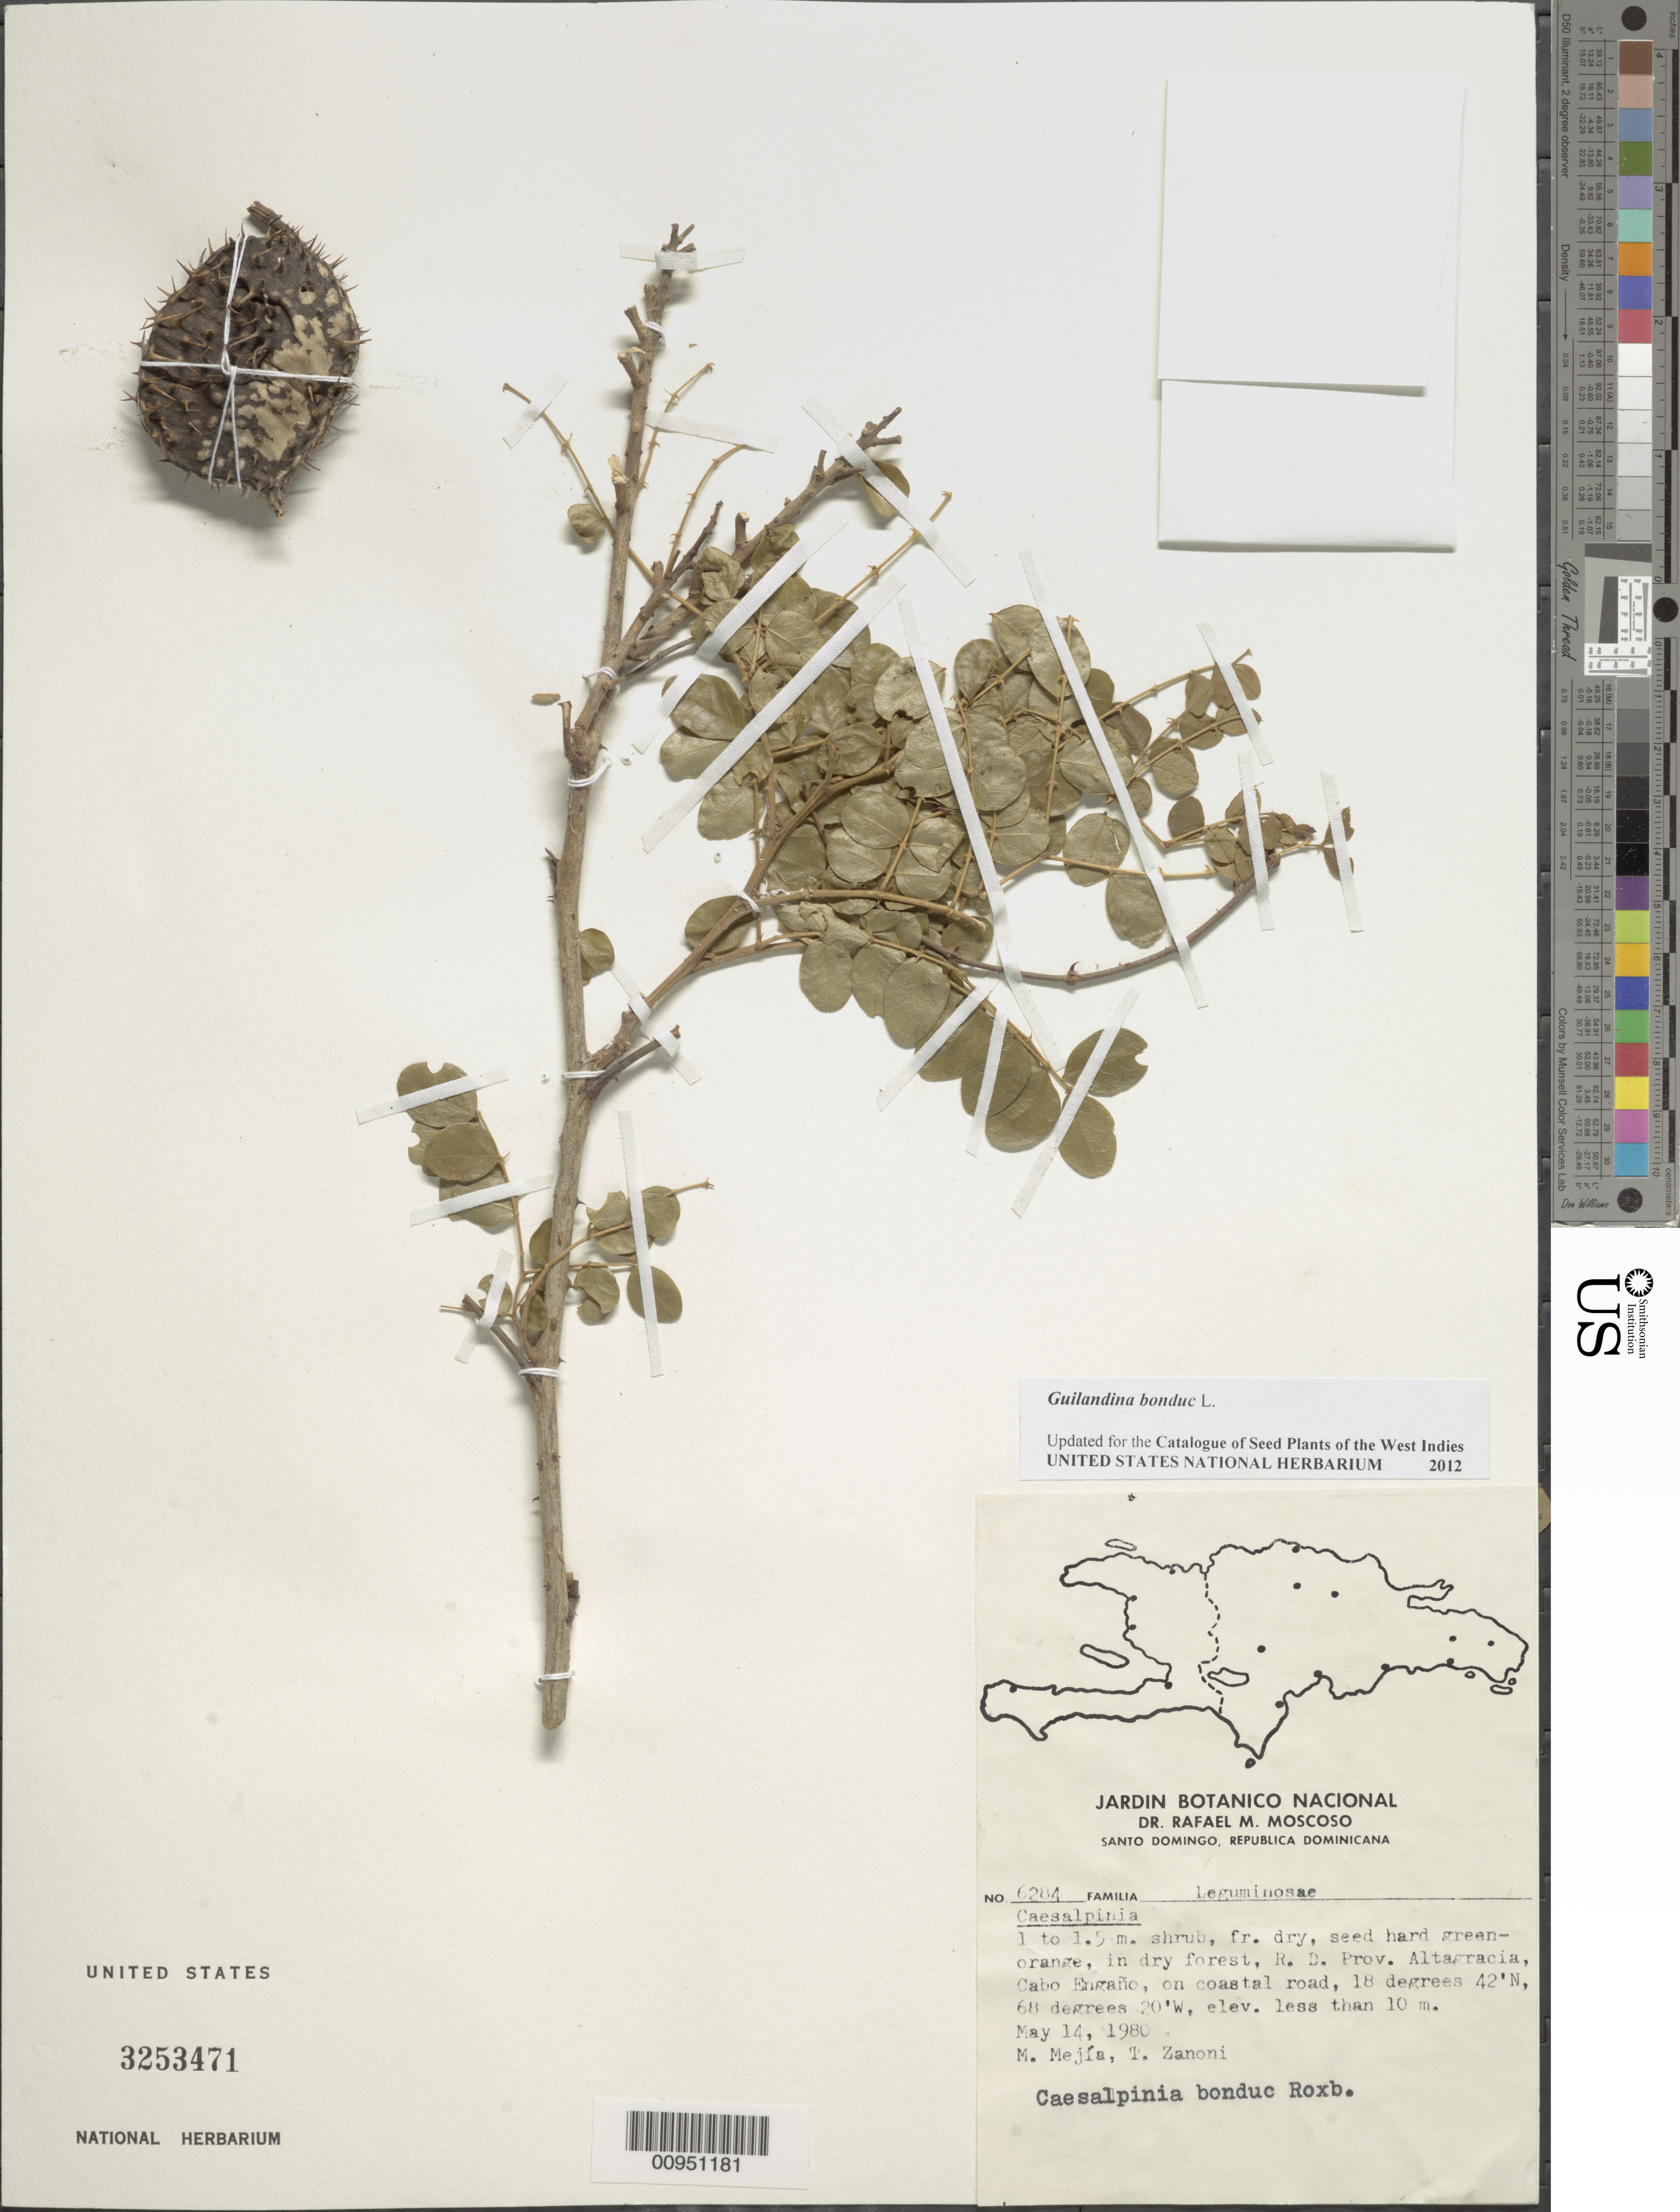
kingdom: Plantae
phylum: Tracheophyta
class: Magnoliopsida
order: Fabales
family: Fabaceae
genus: Guilandina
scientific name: Guilandina bonduc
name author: L.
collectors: M. Mejia & T. A. Zanoni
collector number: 6284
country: Dominican Republic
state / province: Santo Domingo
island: Greater Antilles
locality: Altagracia, Cabo Engano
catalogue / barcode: US 3253471